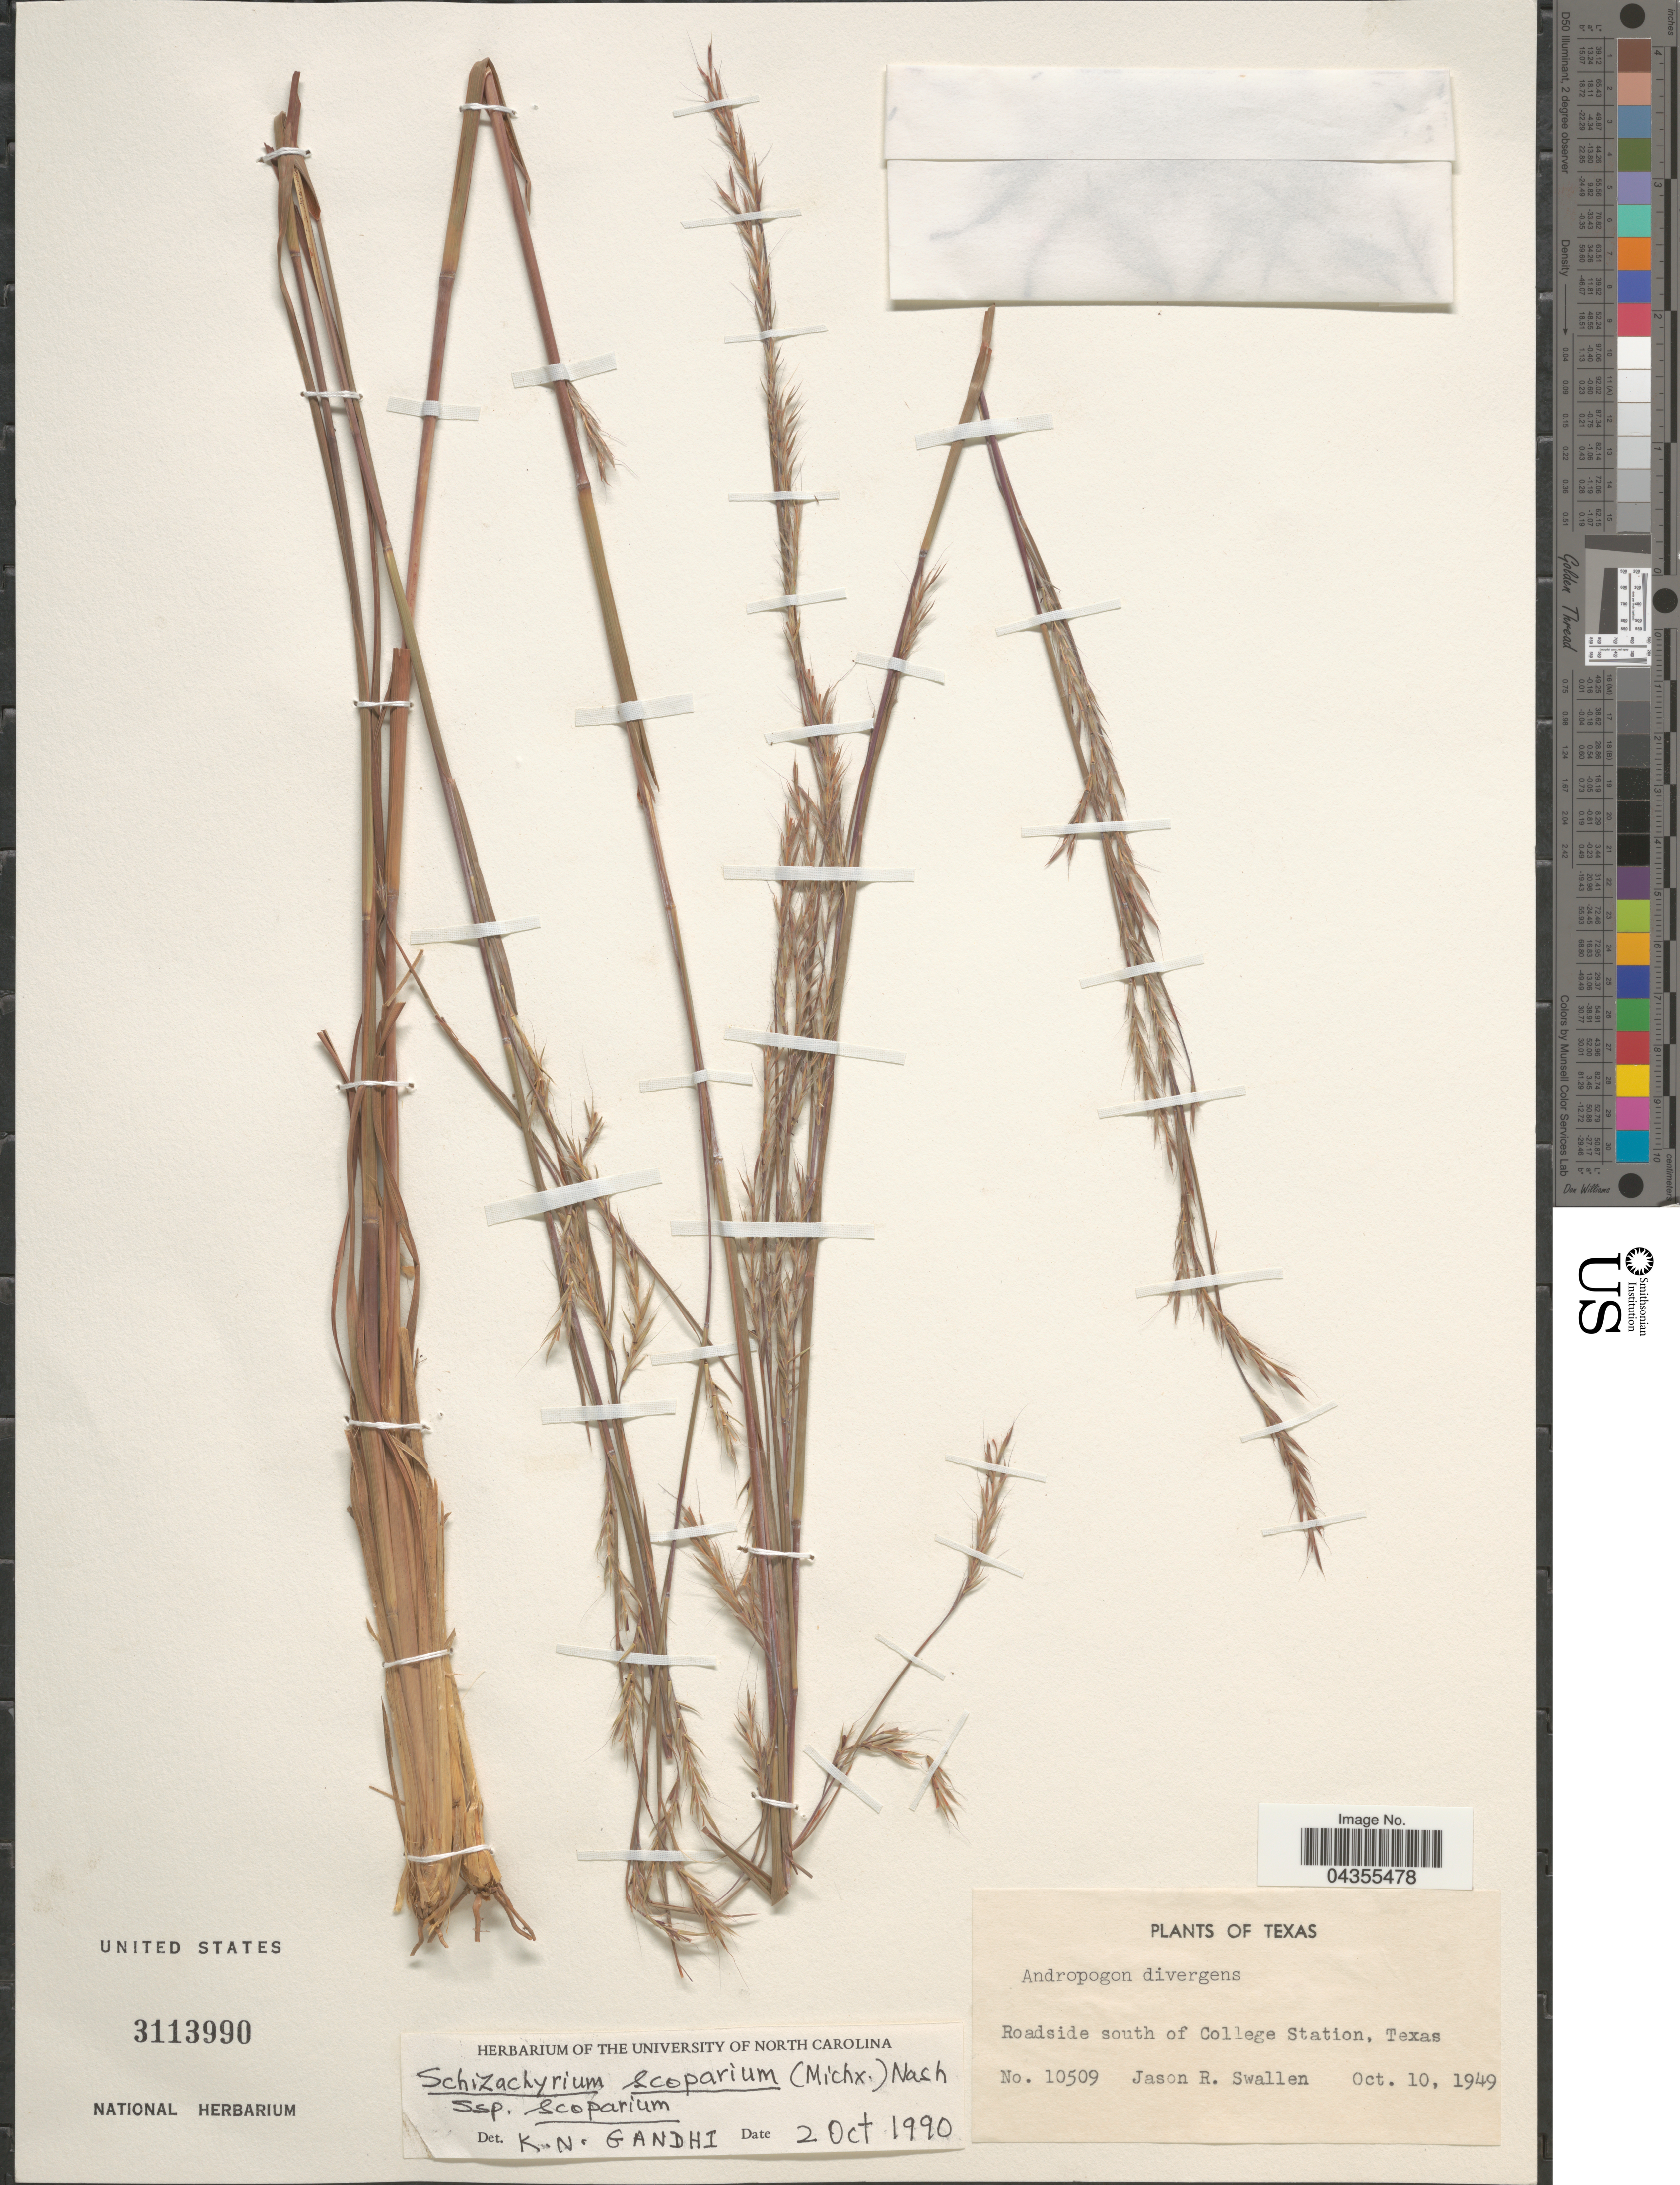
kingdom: Plantae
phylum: Tracheophyta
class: Liliopsida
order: Poales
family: Poaceae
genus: Schizachyrium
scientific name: Schizachyrium scoparium var. scoparium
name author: (Michx.) Nash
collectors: J. R. Swallen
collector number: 10509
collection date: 1949-10-10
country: United States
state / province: Texas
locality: Roadside south of College Station.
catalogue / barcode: US 3113990